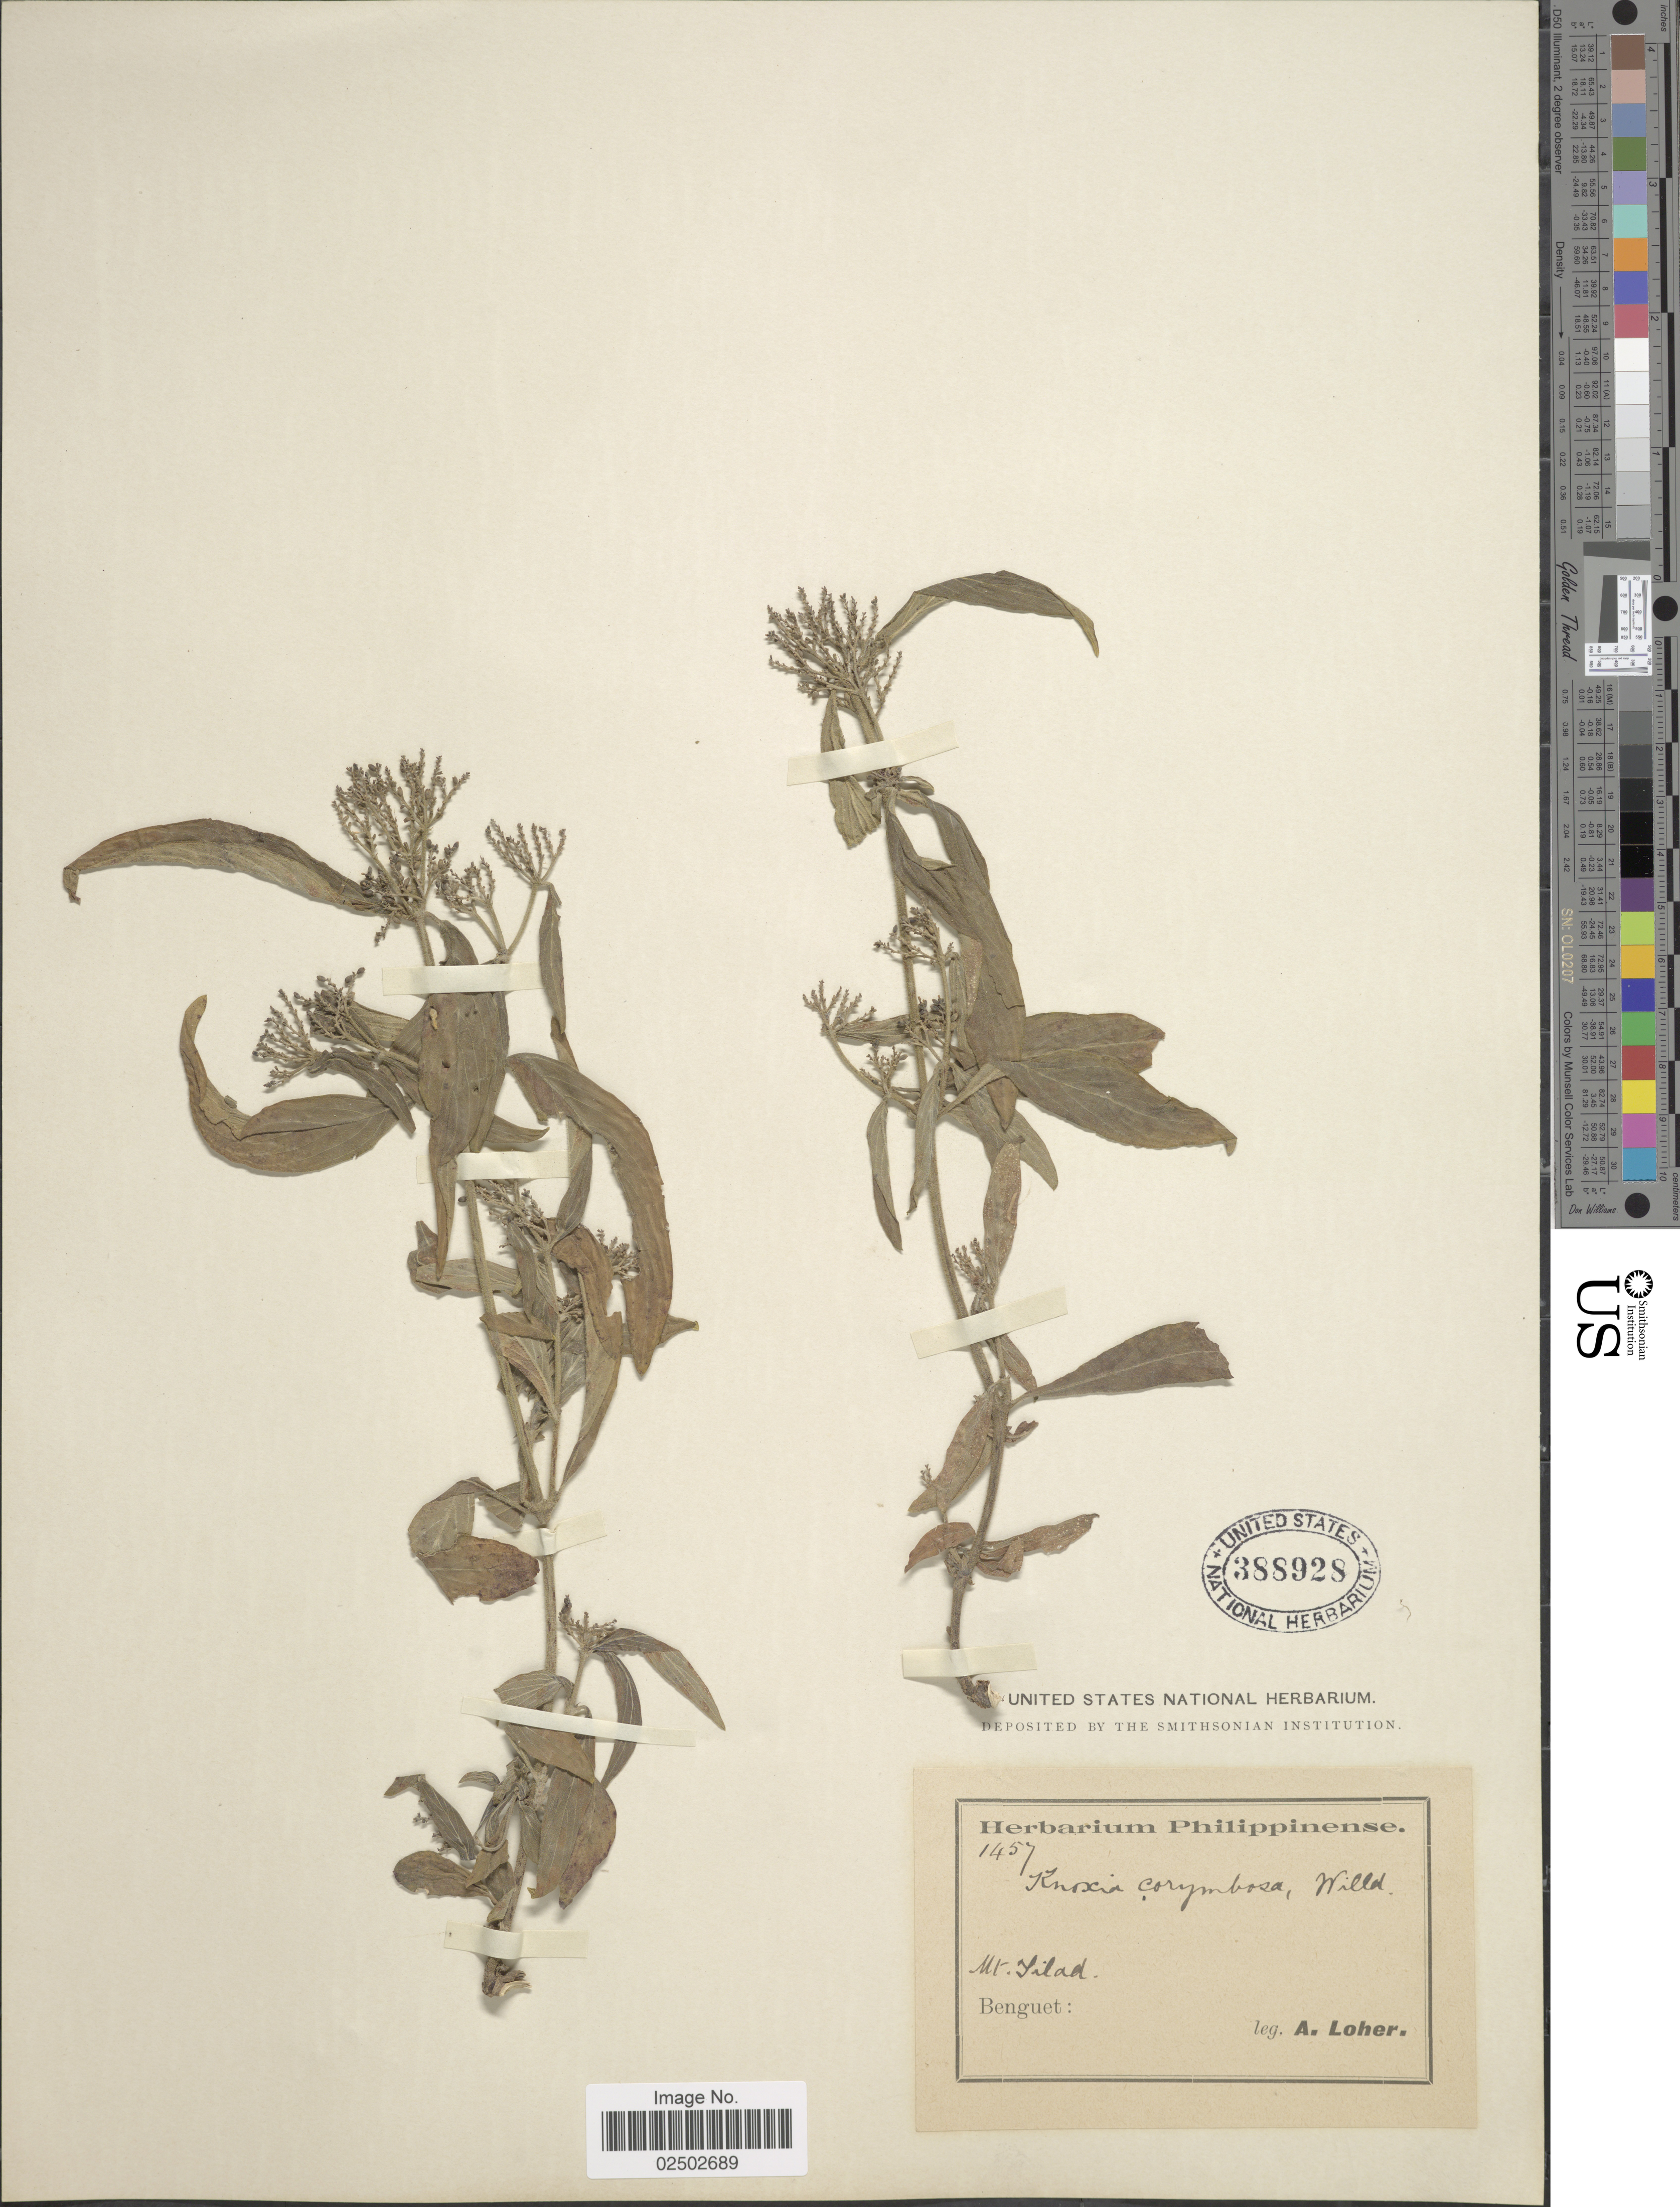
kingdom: Plantae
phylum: Tracheophyta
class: Magnoliopsida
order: Gentianales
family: Rubiaceae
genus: Knoxia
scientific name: Knoxia corymbosa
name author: Willd.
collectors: A. Loher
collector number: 1457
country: Philippines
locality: Mt. Tilad, Benguet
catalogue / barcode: US 388928